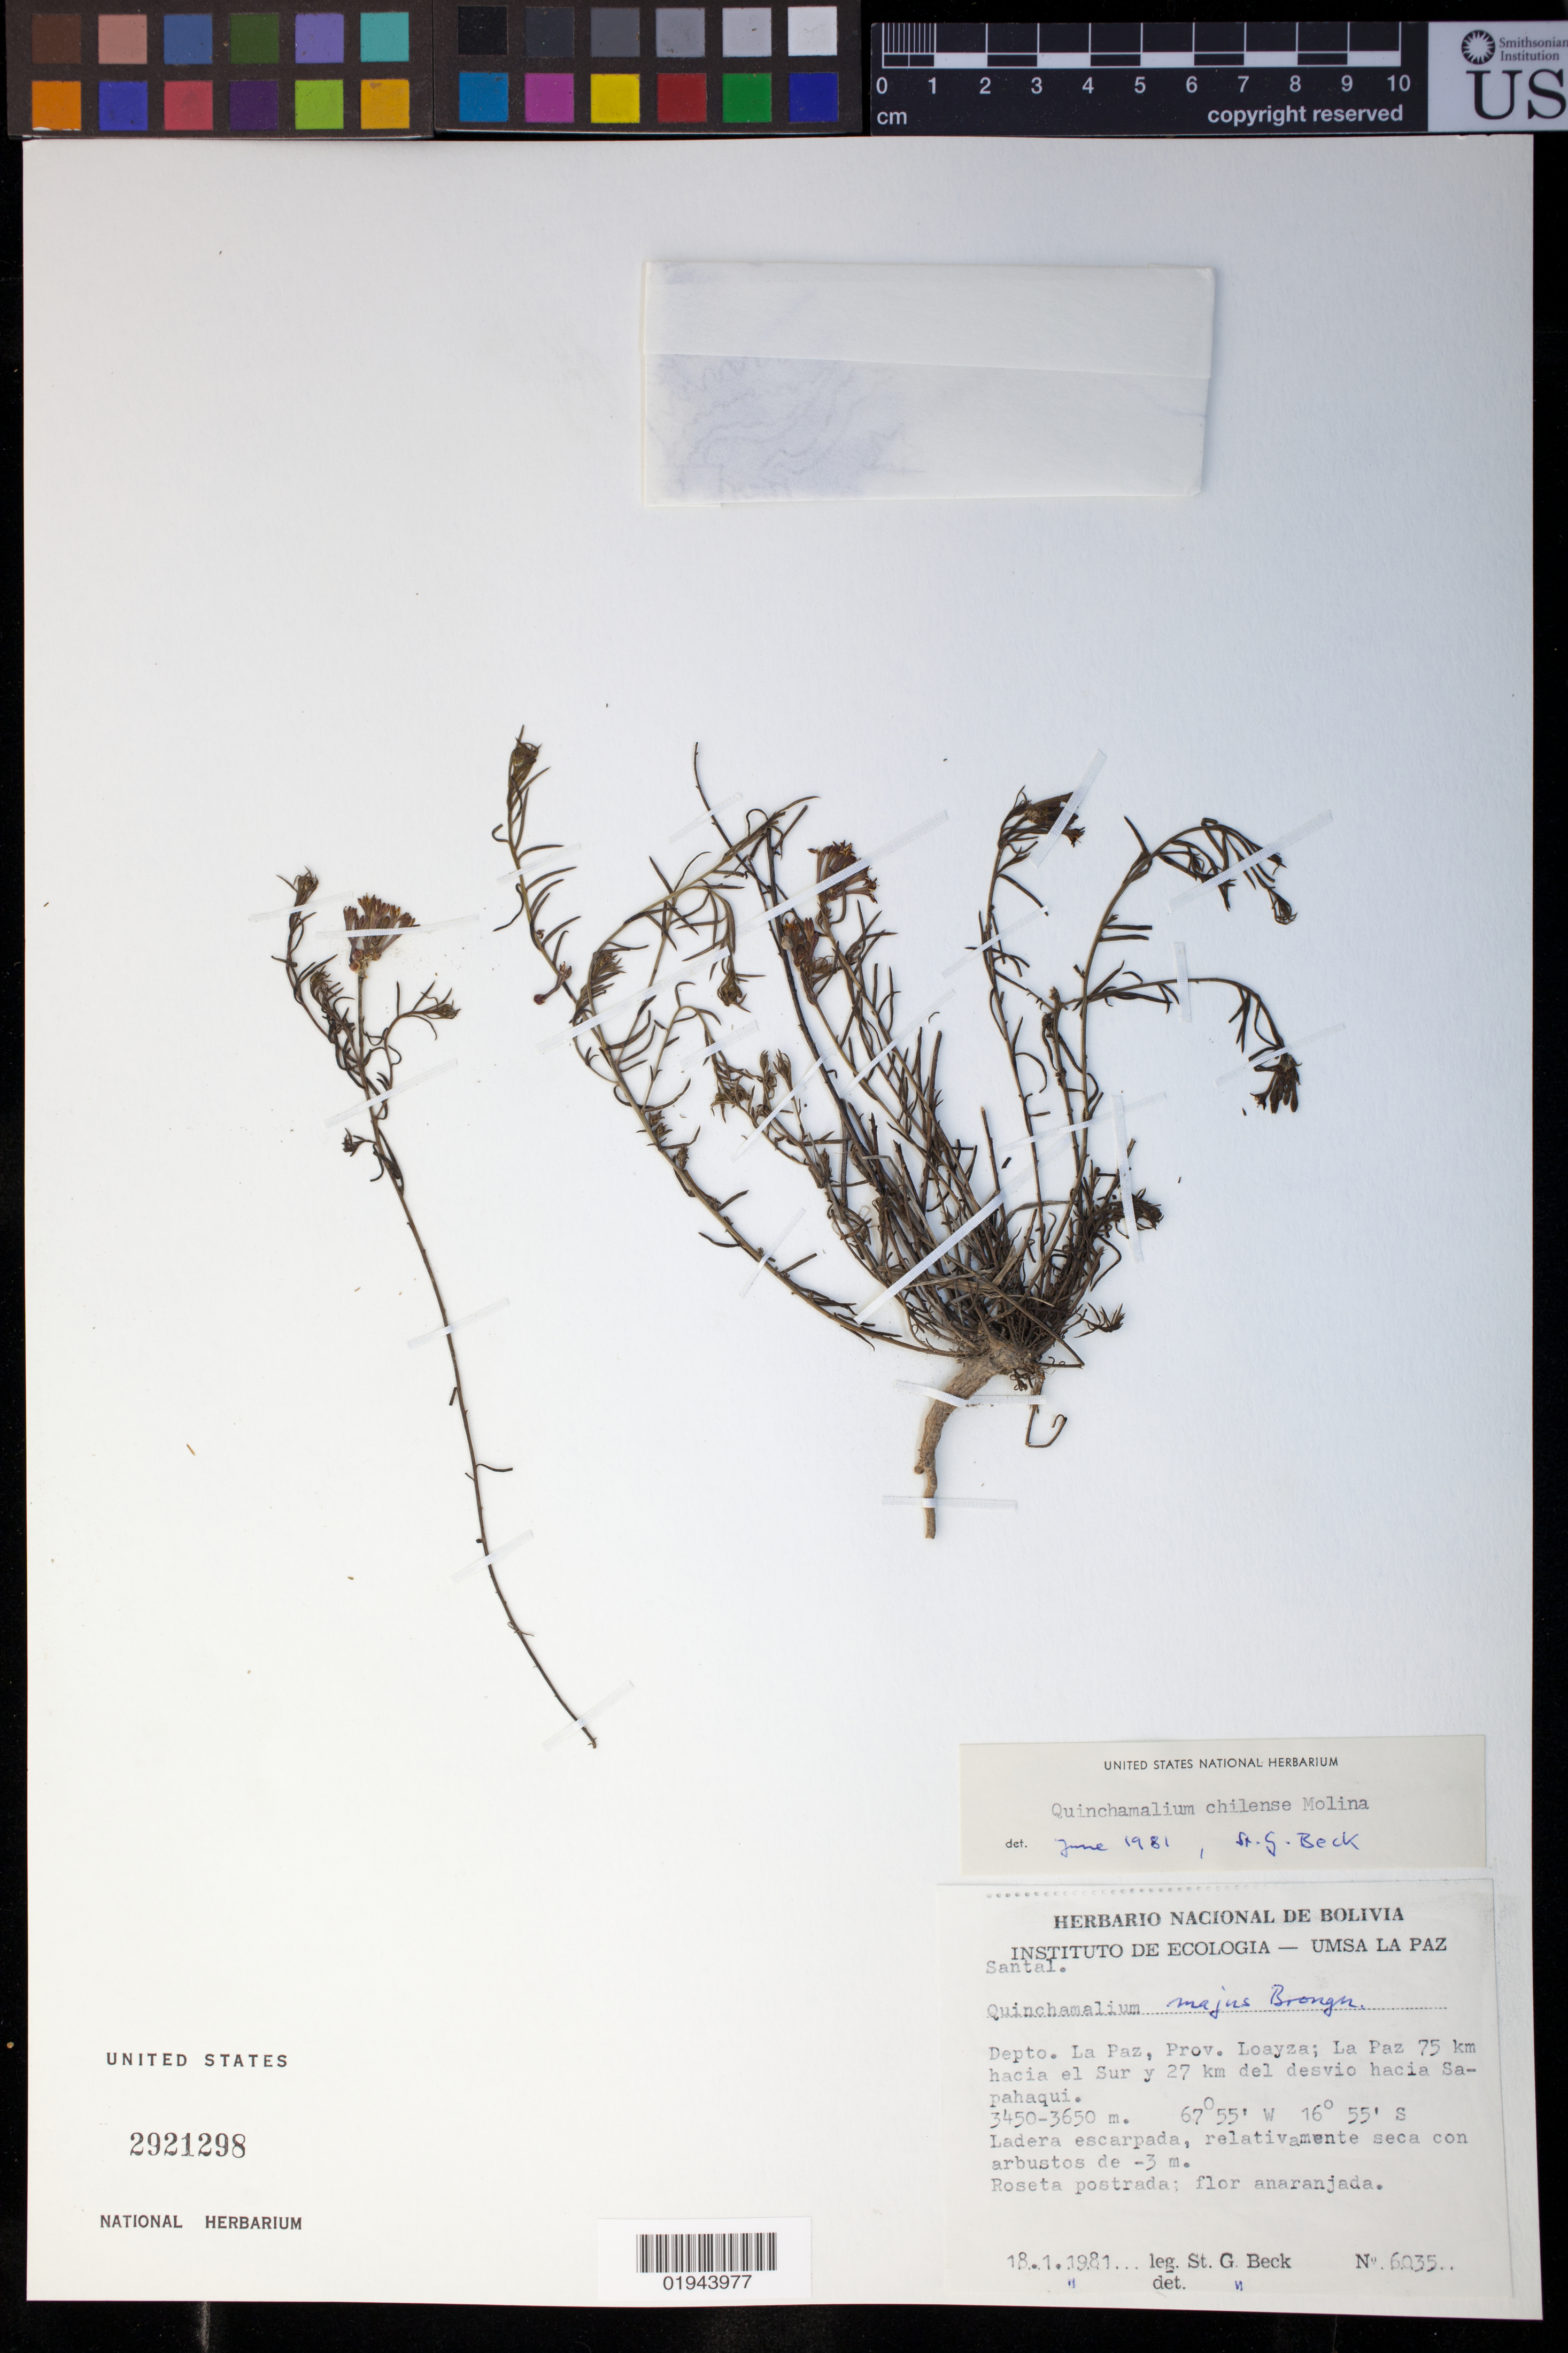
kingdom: Plantae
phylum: Tracheophyta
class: Magnoliopsida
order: Santalales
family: Schoepfiaceae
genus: Quinchamalium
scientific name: Quinchamalium chilense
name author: Molina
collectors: S. G. Beck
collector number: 6035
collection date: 1981-01-18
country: Bolivia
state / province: La Paz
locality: Prov. Loayza; La Paz 75km hacia el Sur y 27 km del desvio hacia Sapajaqui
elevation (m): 3450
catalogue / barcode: US 2921298